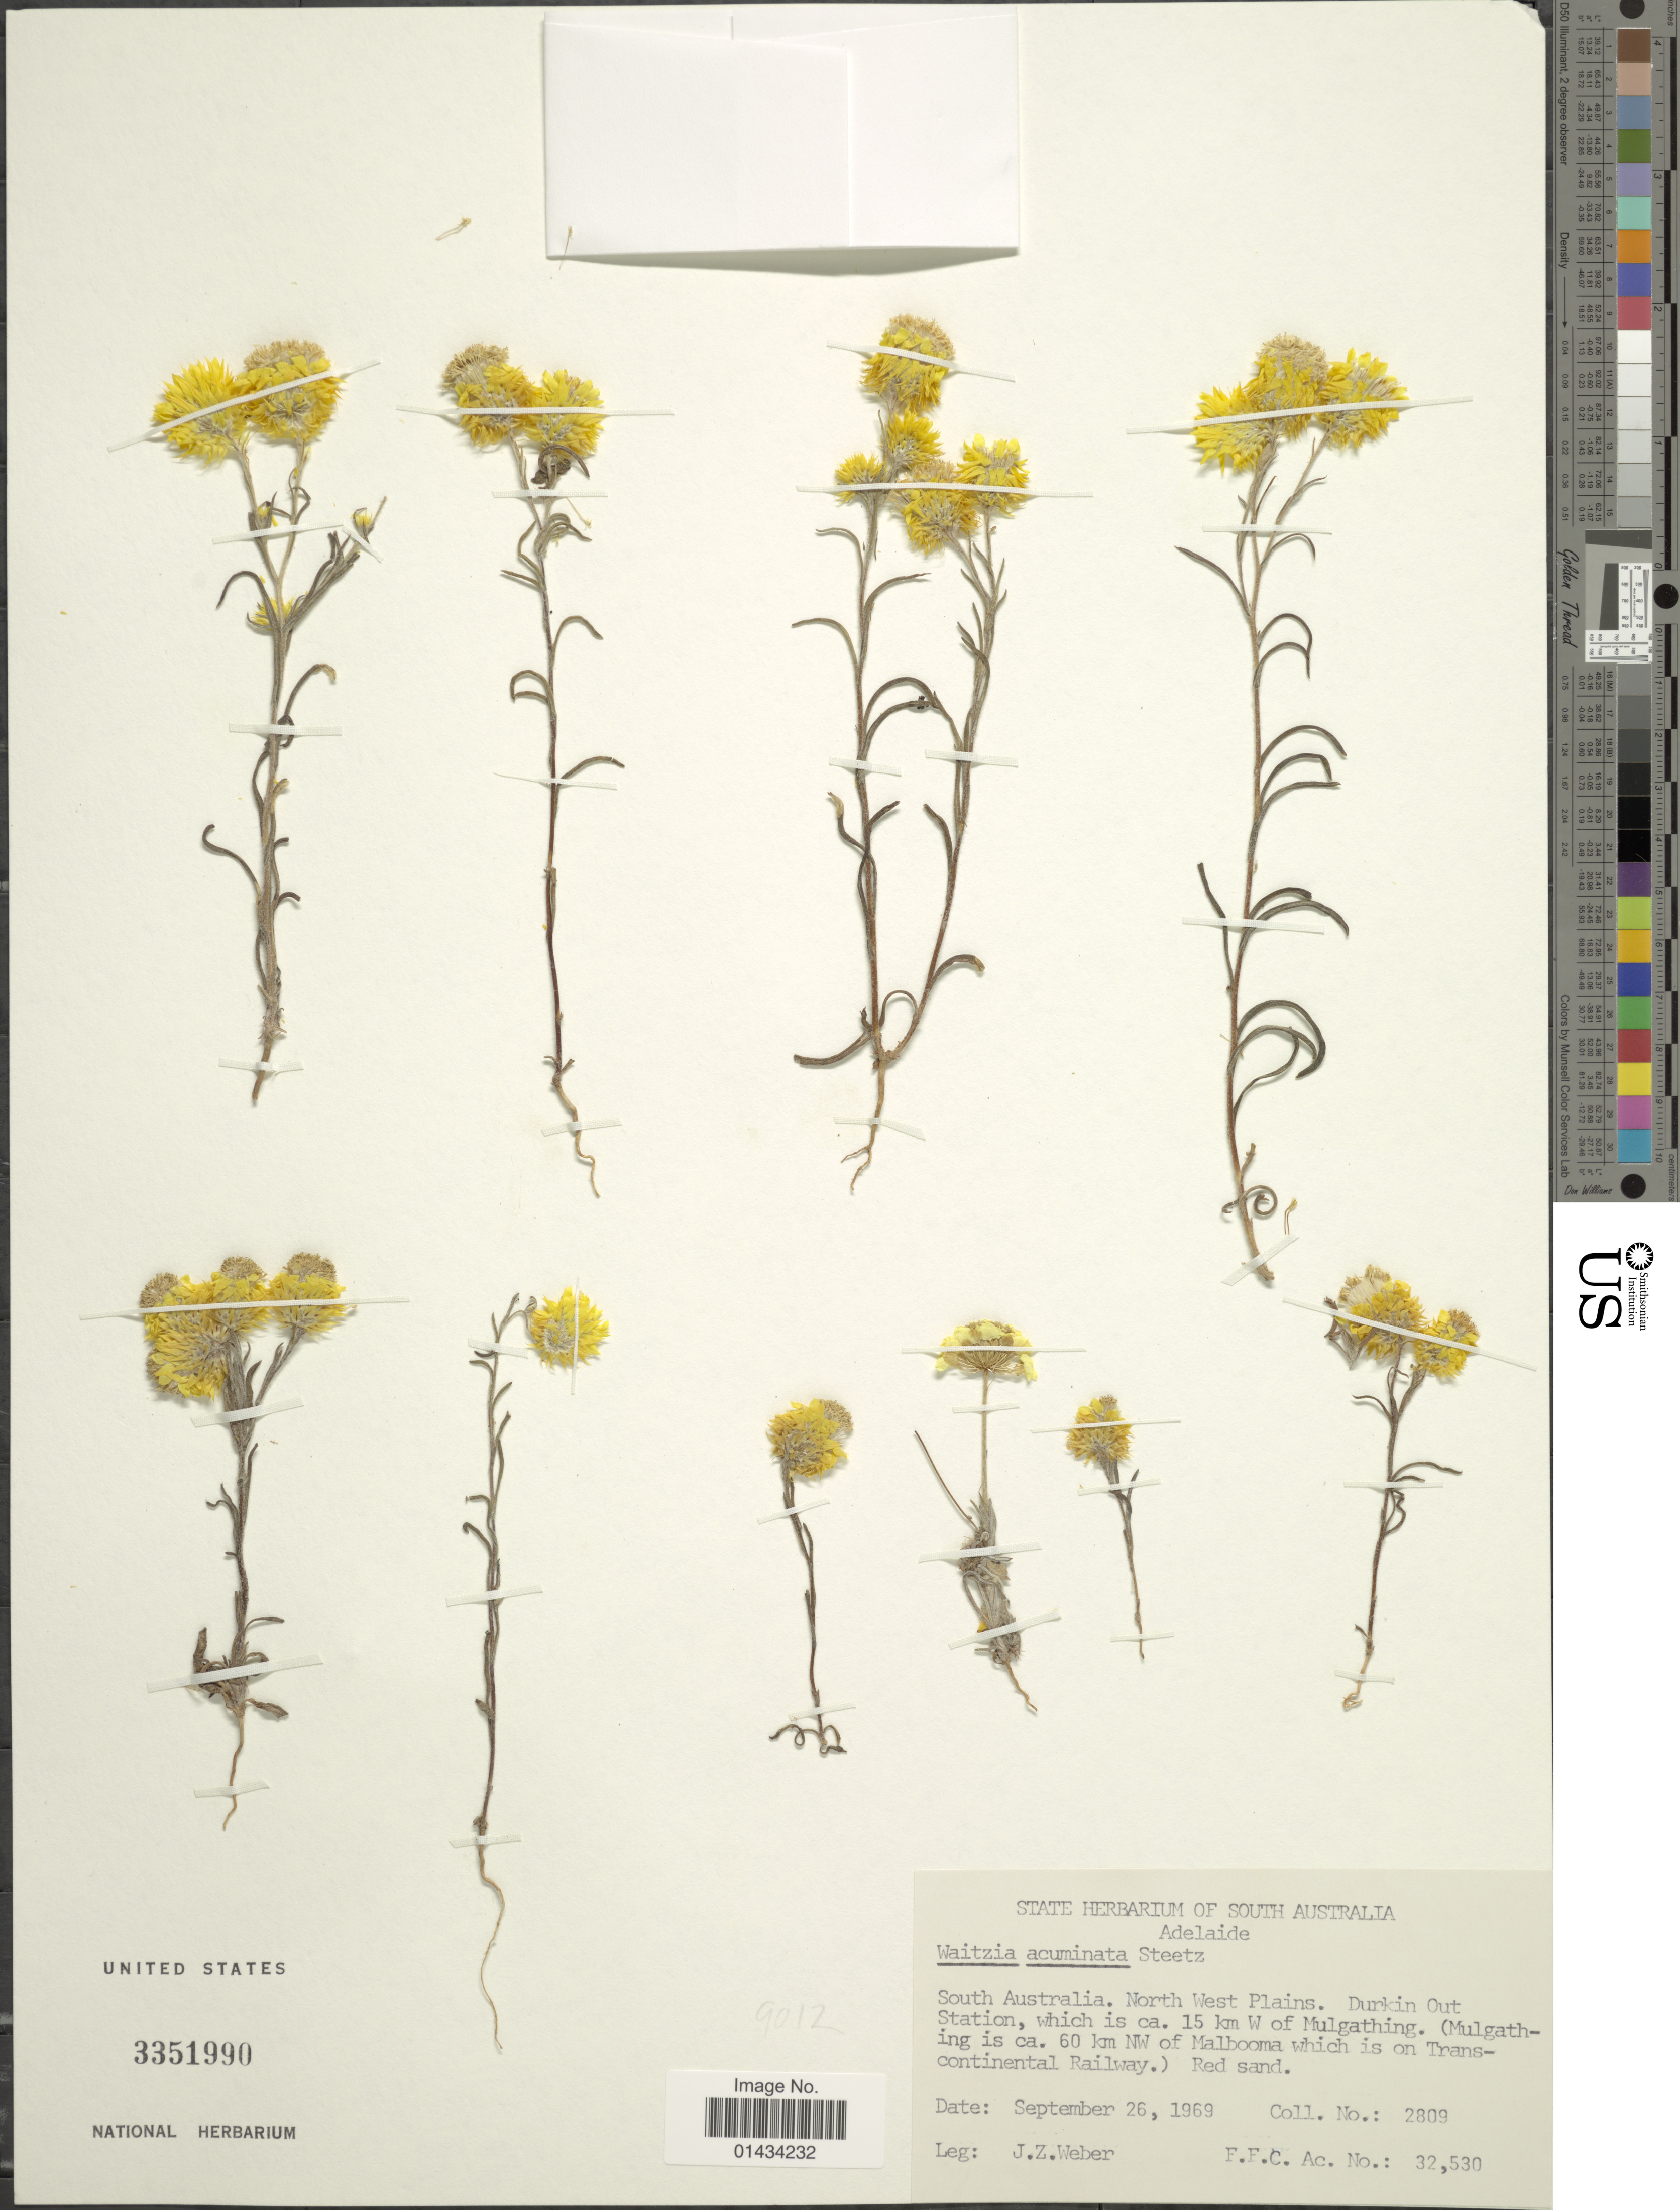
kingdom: Plantae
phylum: Tracheophyta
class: Magnoliopsida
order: Asterales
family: Asteraceae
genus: Waitzia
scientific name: Waitzia acuminata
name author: Steetz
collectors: J.Z. Weber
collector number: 2809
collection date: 1969-09-26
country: Australia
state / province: South Australia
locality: North West Plains, Drkin Out Station, which is ca. 15 km W of Mulgathing (Mulgathing is ca. 60 km NW of Malbooma which is on Transcontinental Railway)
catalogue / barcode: US 3351990